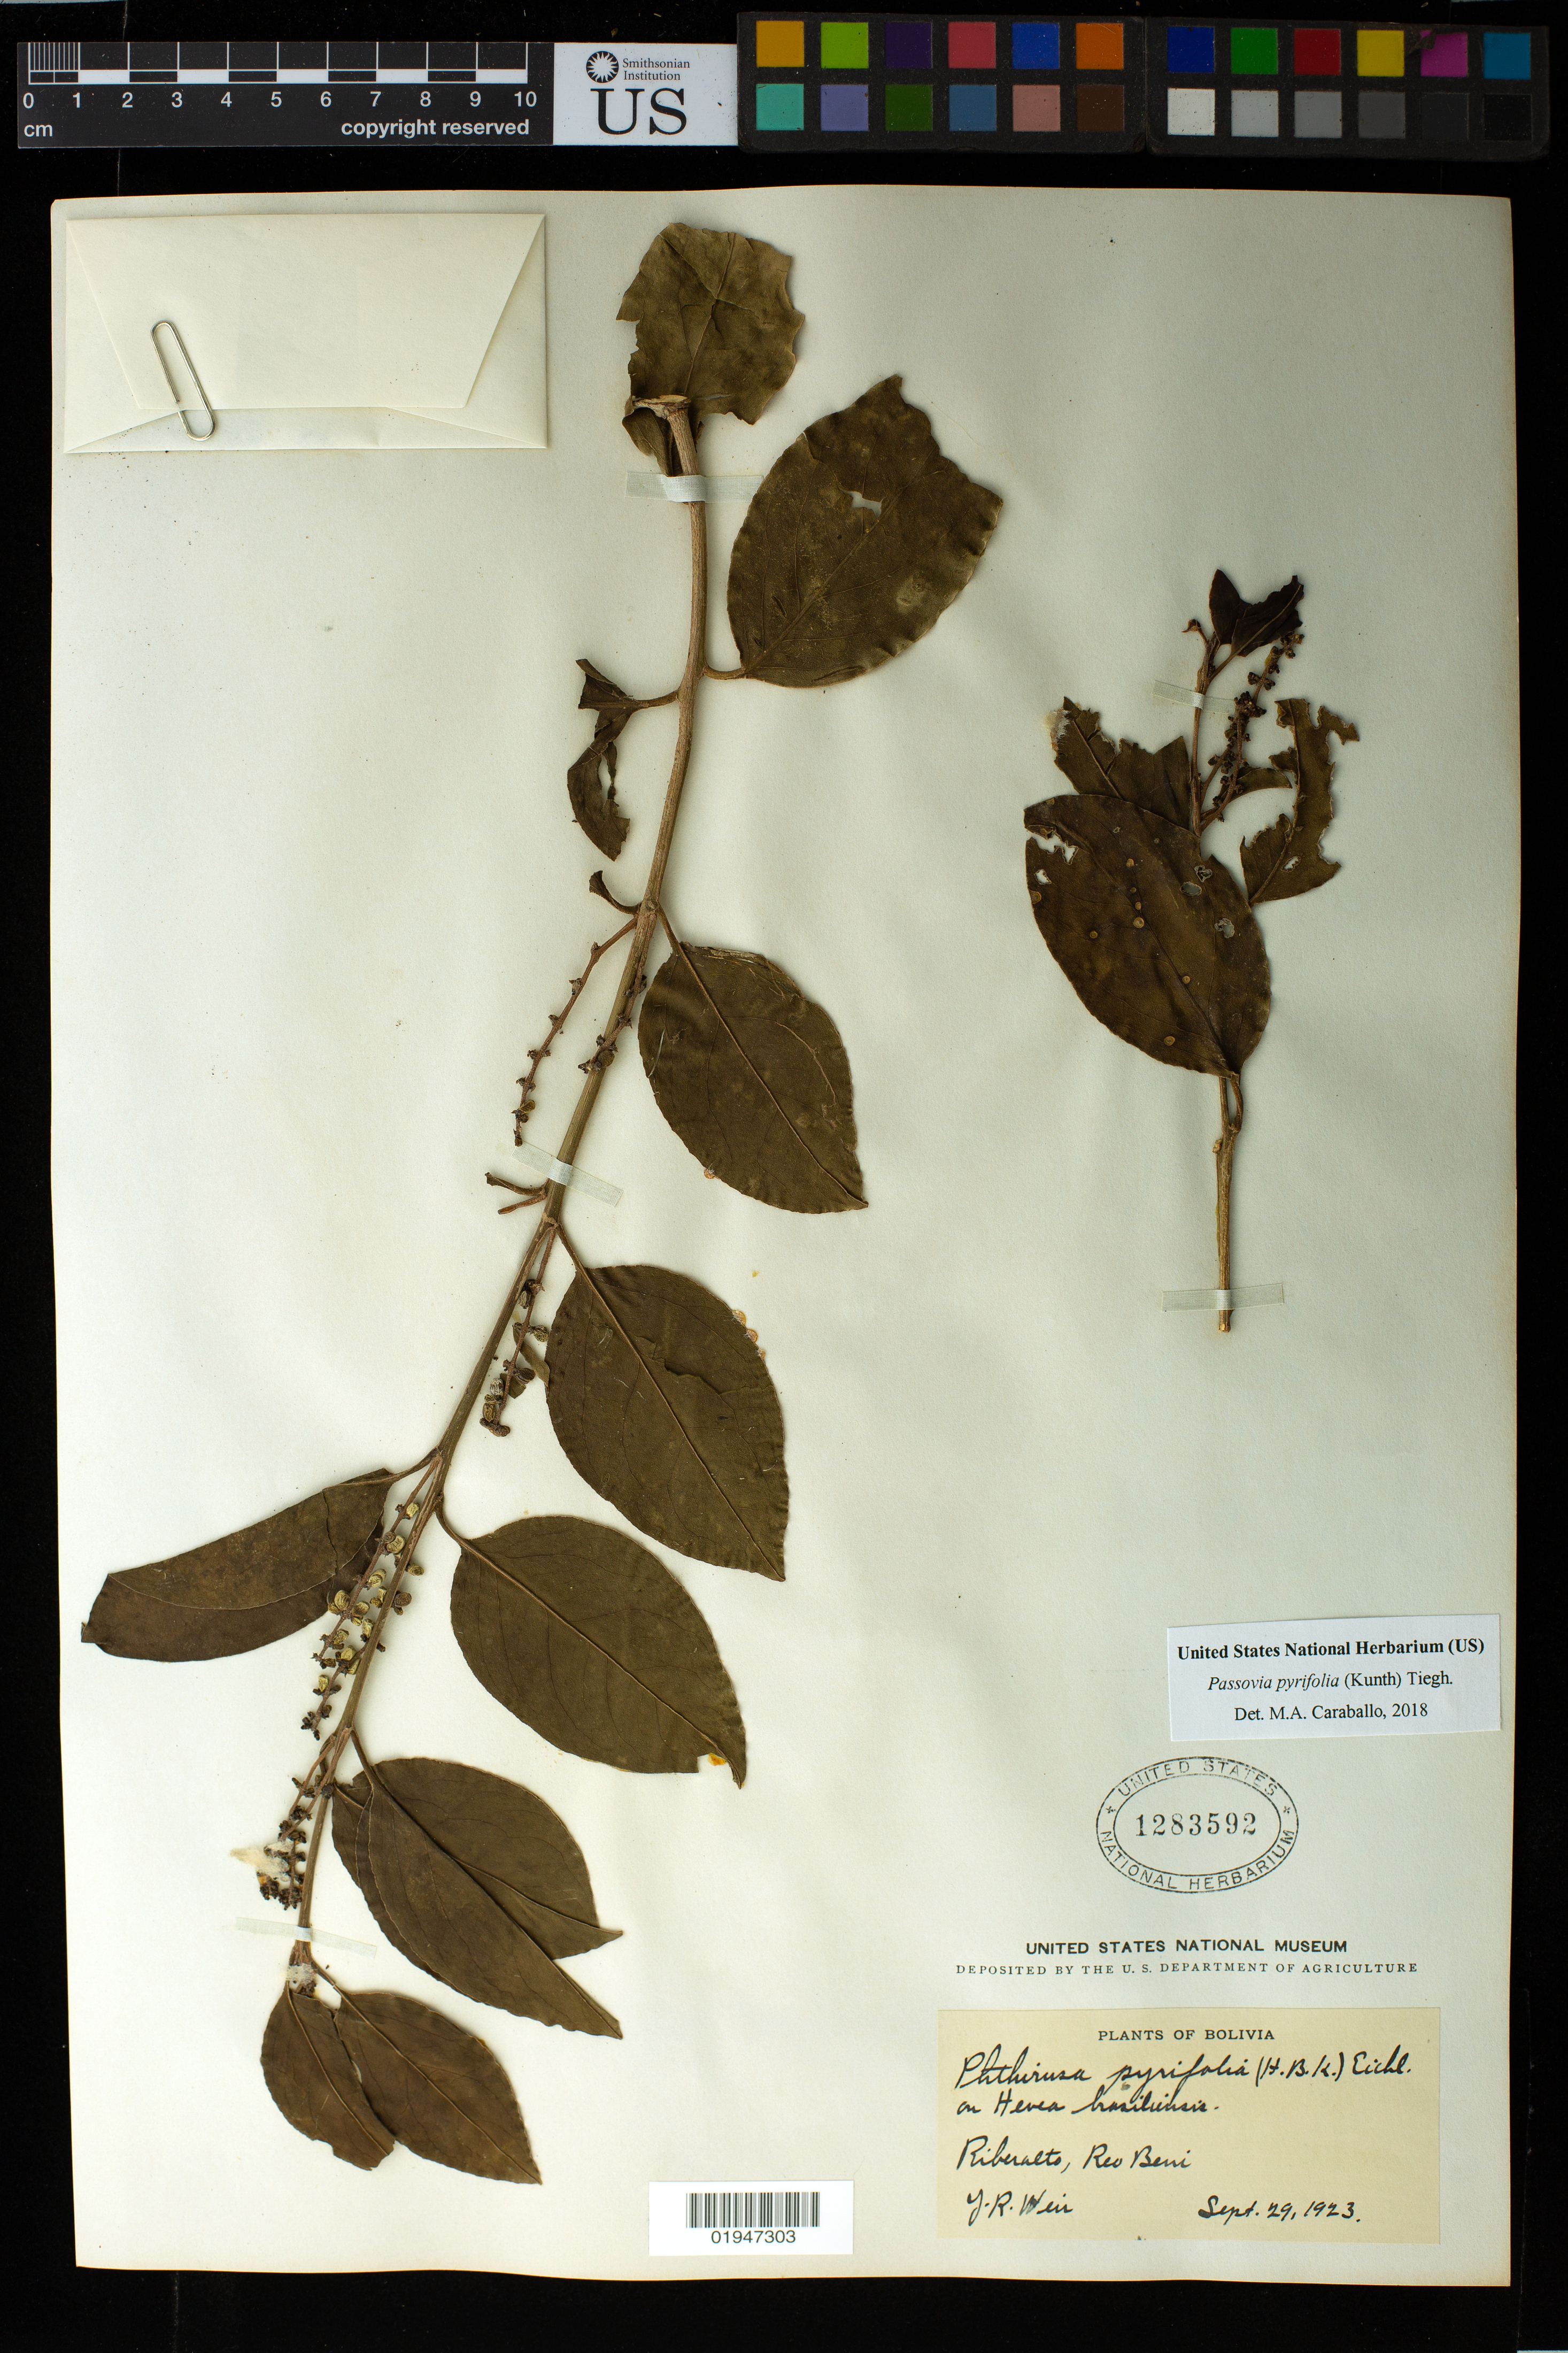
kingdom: Plantae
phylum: Tracheophyta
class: Magnoliopsida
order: Santalales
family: Loranthaceae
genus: Passovia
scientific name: Passovia pyrifolia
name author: (Kunth) Tiegh.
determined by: Caraballo-Ortiz, Marcos A., (MISS), University of Mississippi (UNITED STATES)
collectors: J. Weir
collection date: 1923-09-28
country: Bolivia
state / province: Beni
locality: Riberalta, Río Beni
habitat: On Hevea brasiliensis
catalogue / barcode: US 1283592